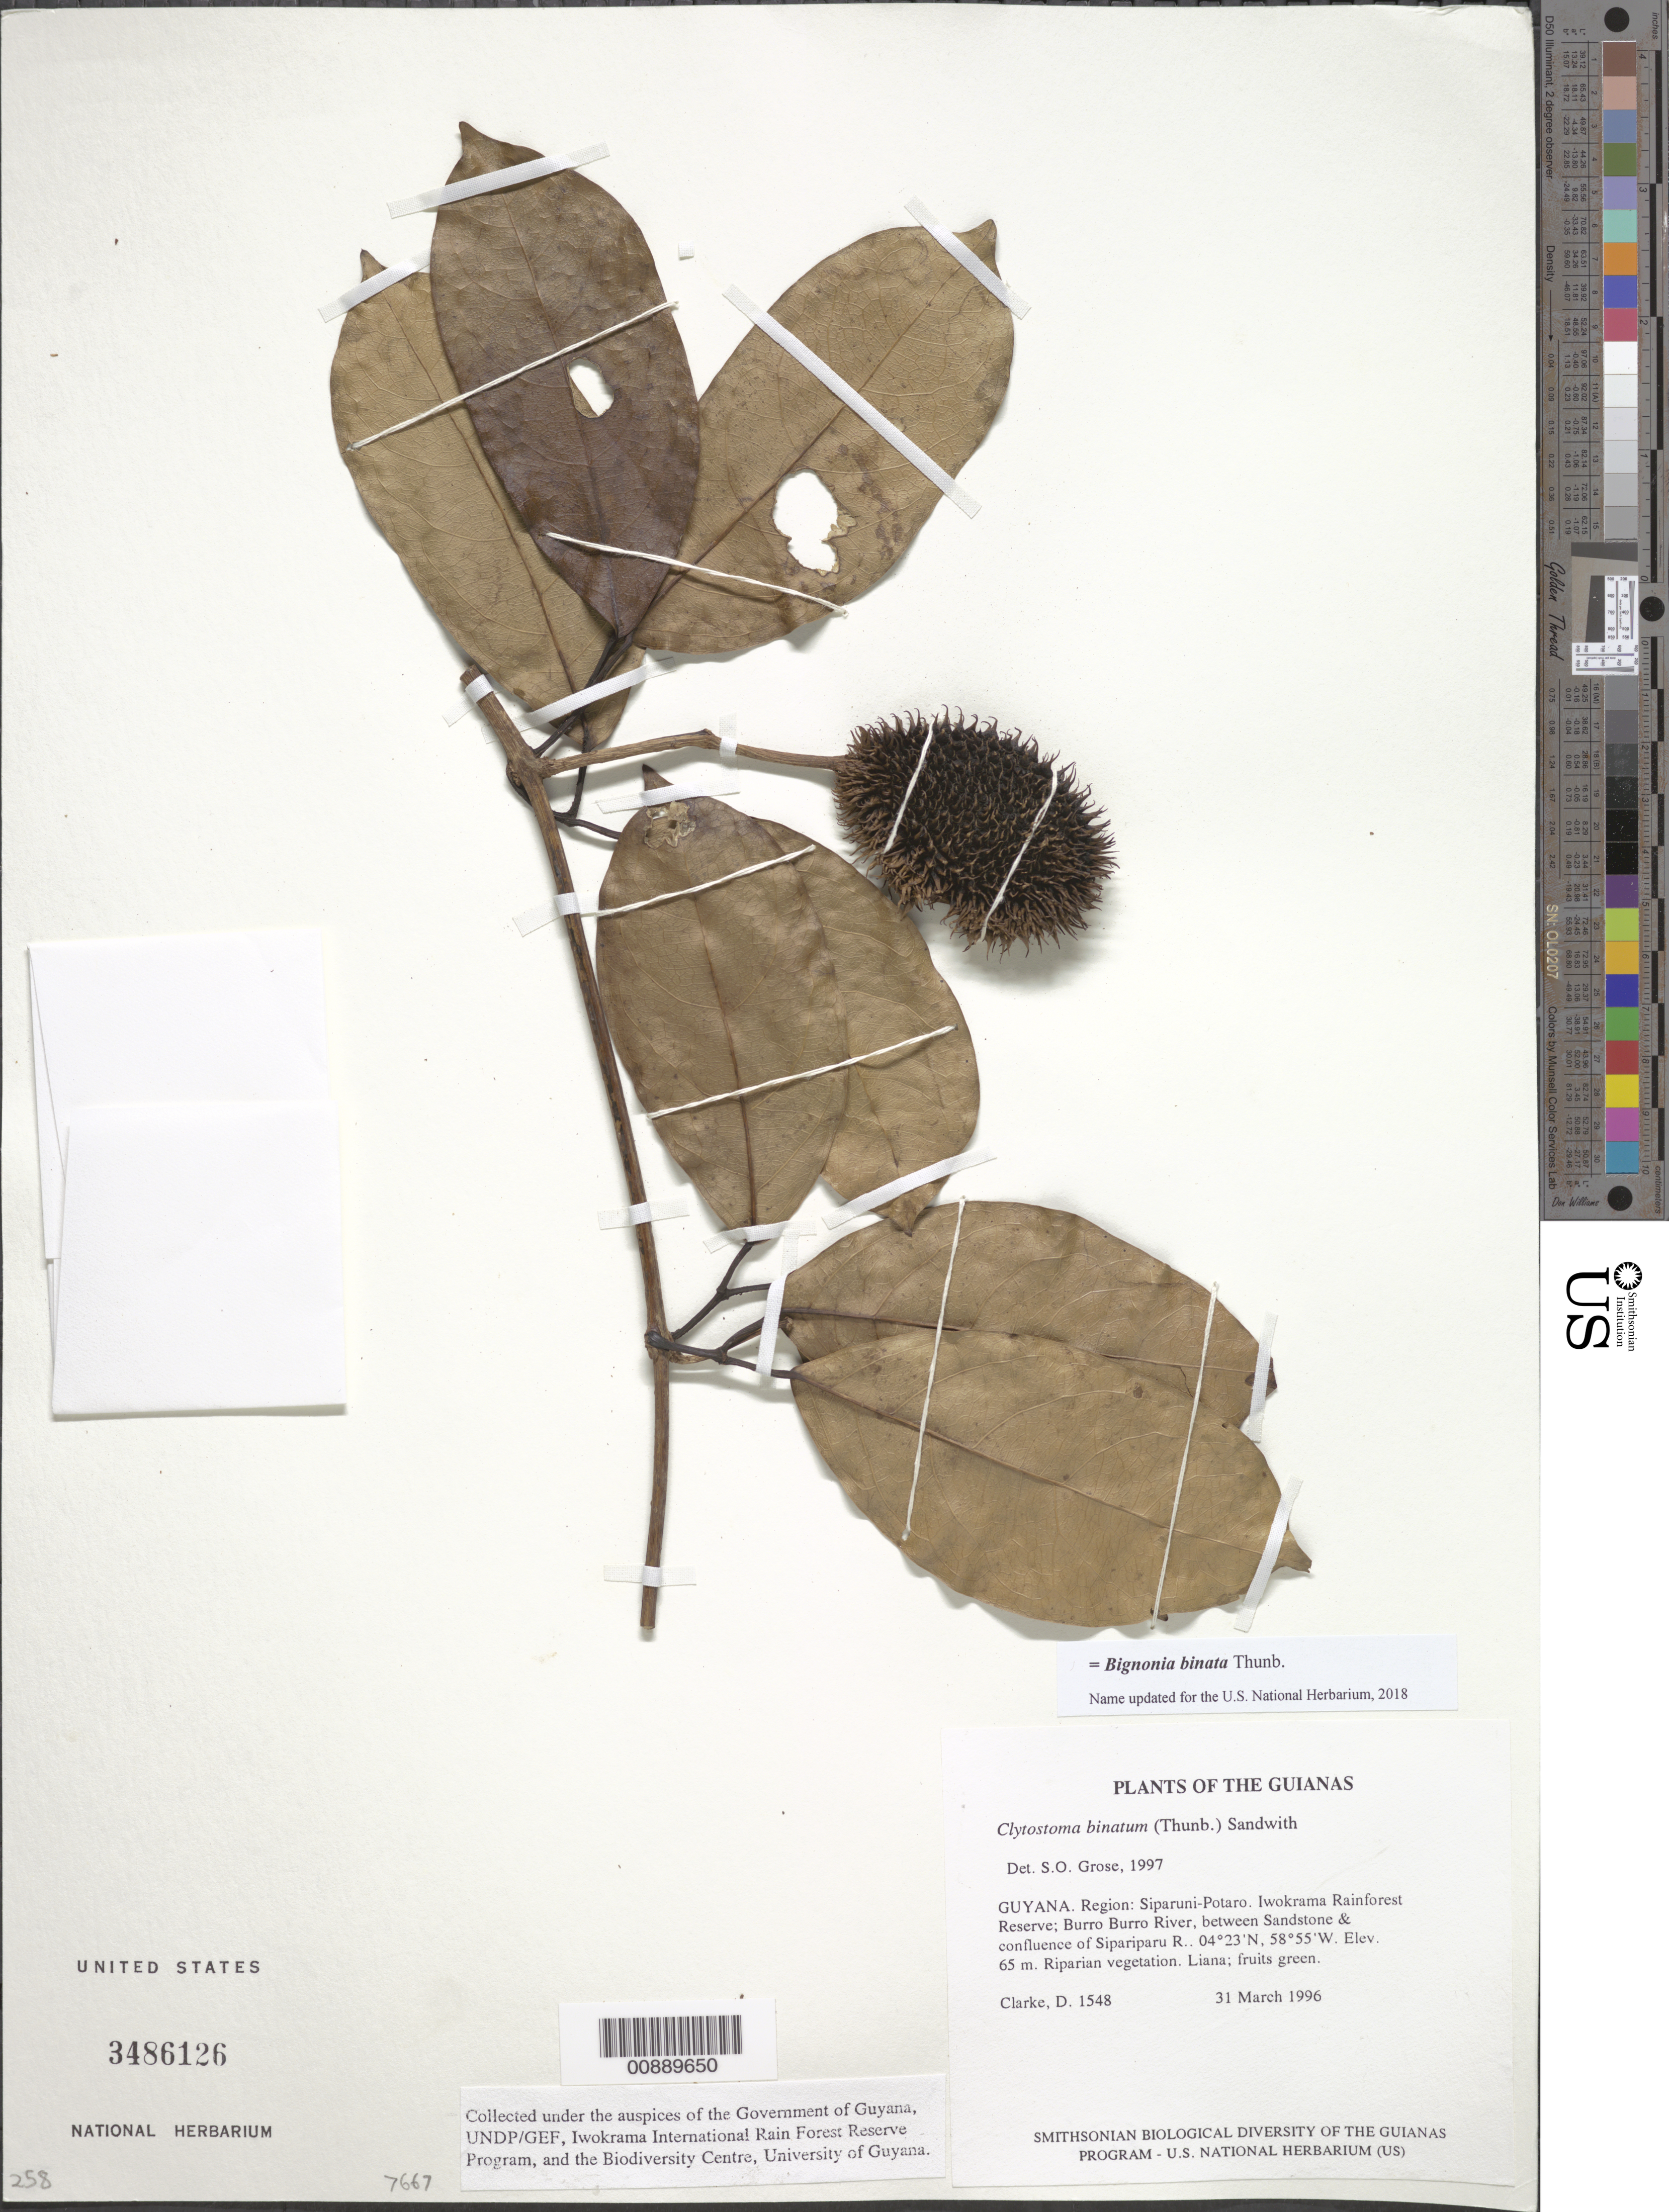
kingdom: Plantae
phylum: Tracheophyta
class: Magnoliopsida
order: Lamiales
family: Bignoniaceae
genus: Bignonia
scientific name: Bignonia binata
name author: Thunb.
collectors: H. D. Clarke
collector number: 1548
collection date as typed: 31 March 1996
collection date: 1996-03-31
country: Guyana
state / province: Potaro-Siparuni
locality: Iwokrama Rainforest Reserve; Burro Burro River, between Sandstone & confluence of Sipariparu R.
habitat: Riparian vegetation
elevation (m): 65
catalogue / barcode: US 3486126